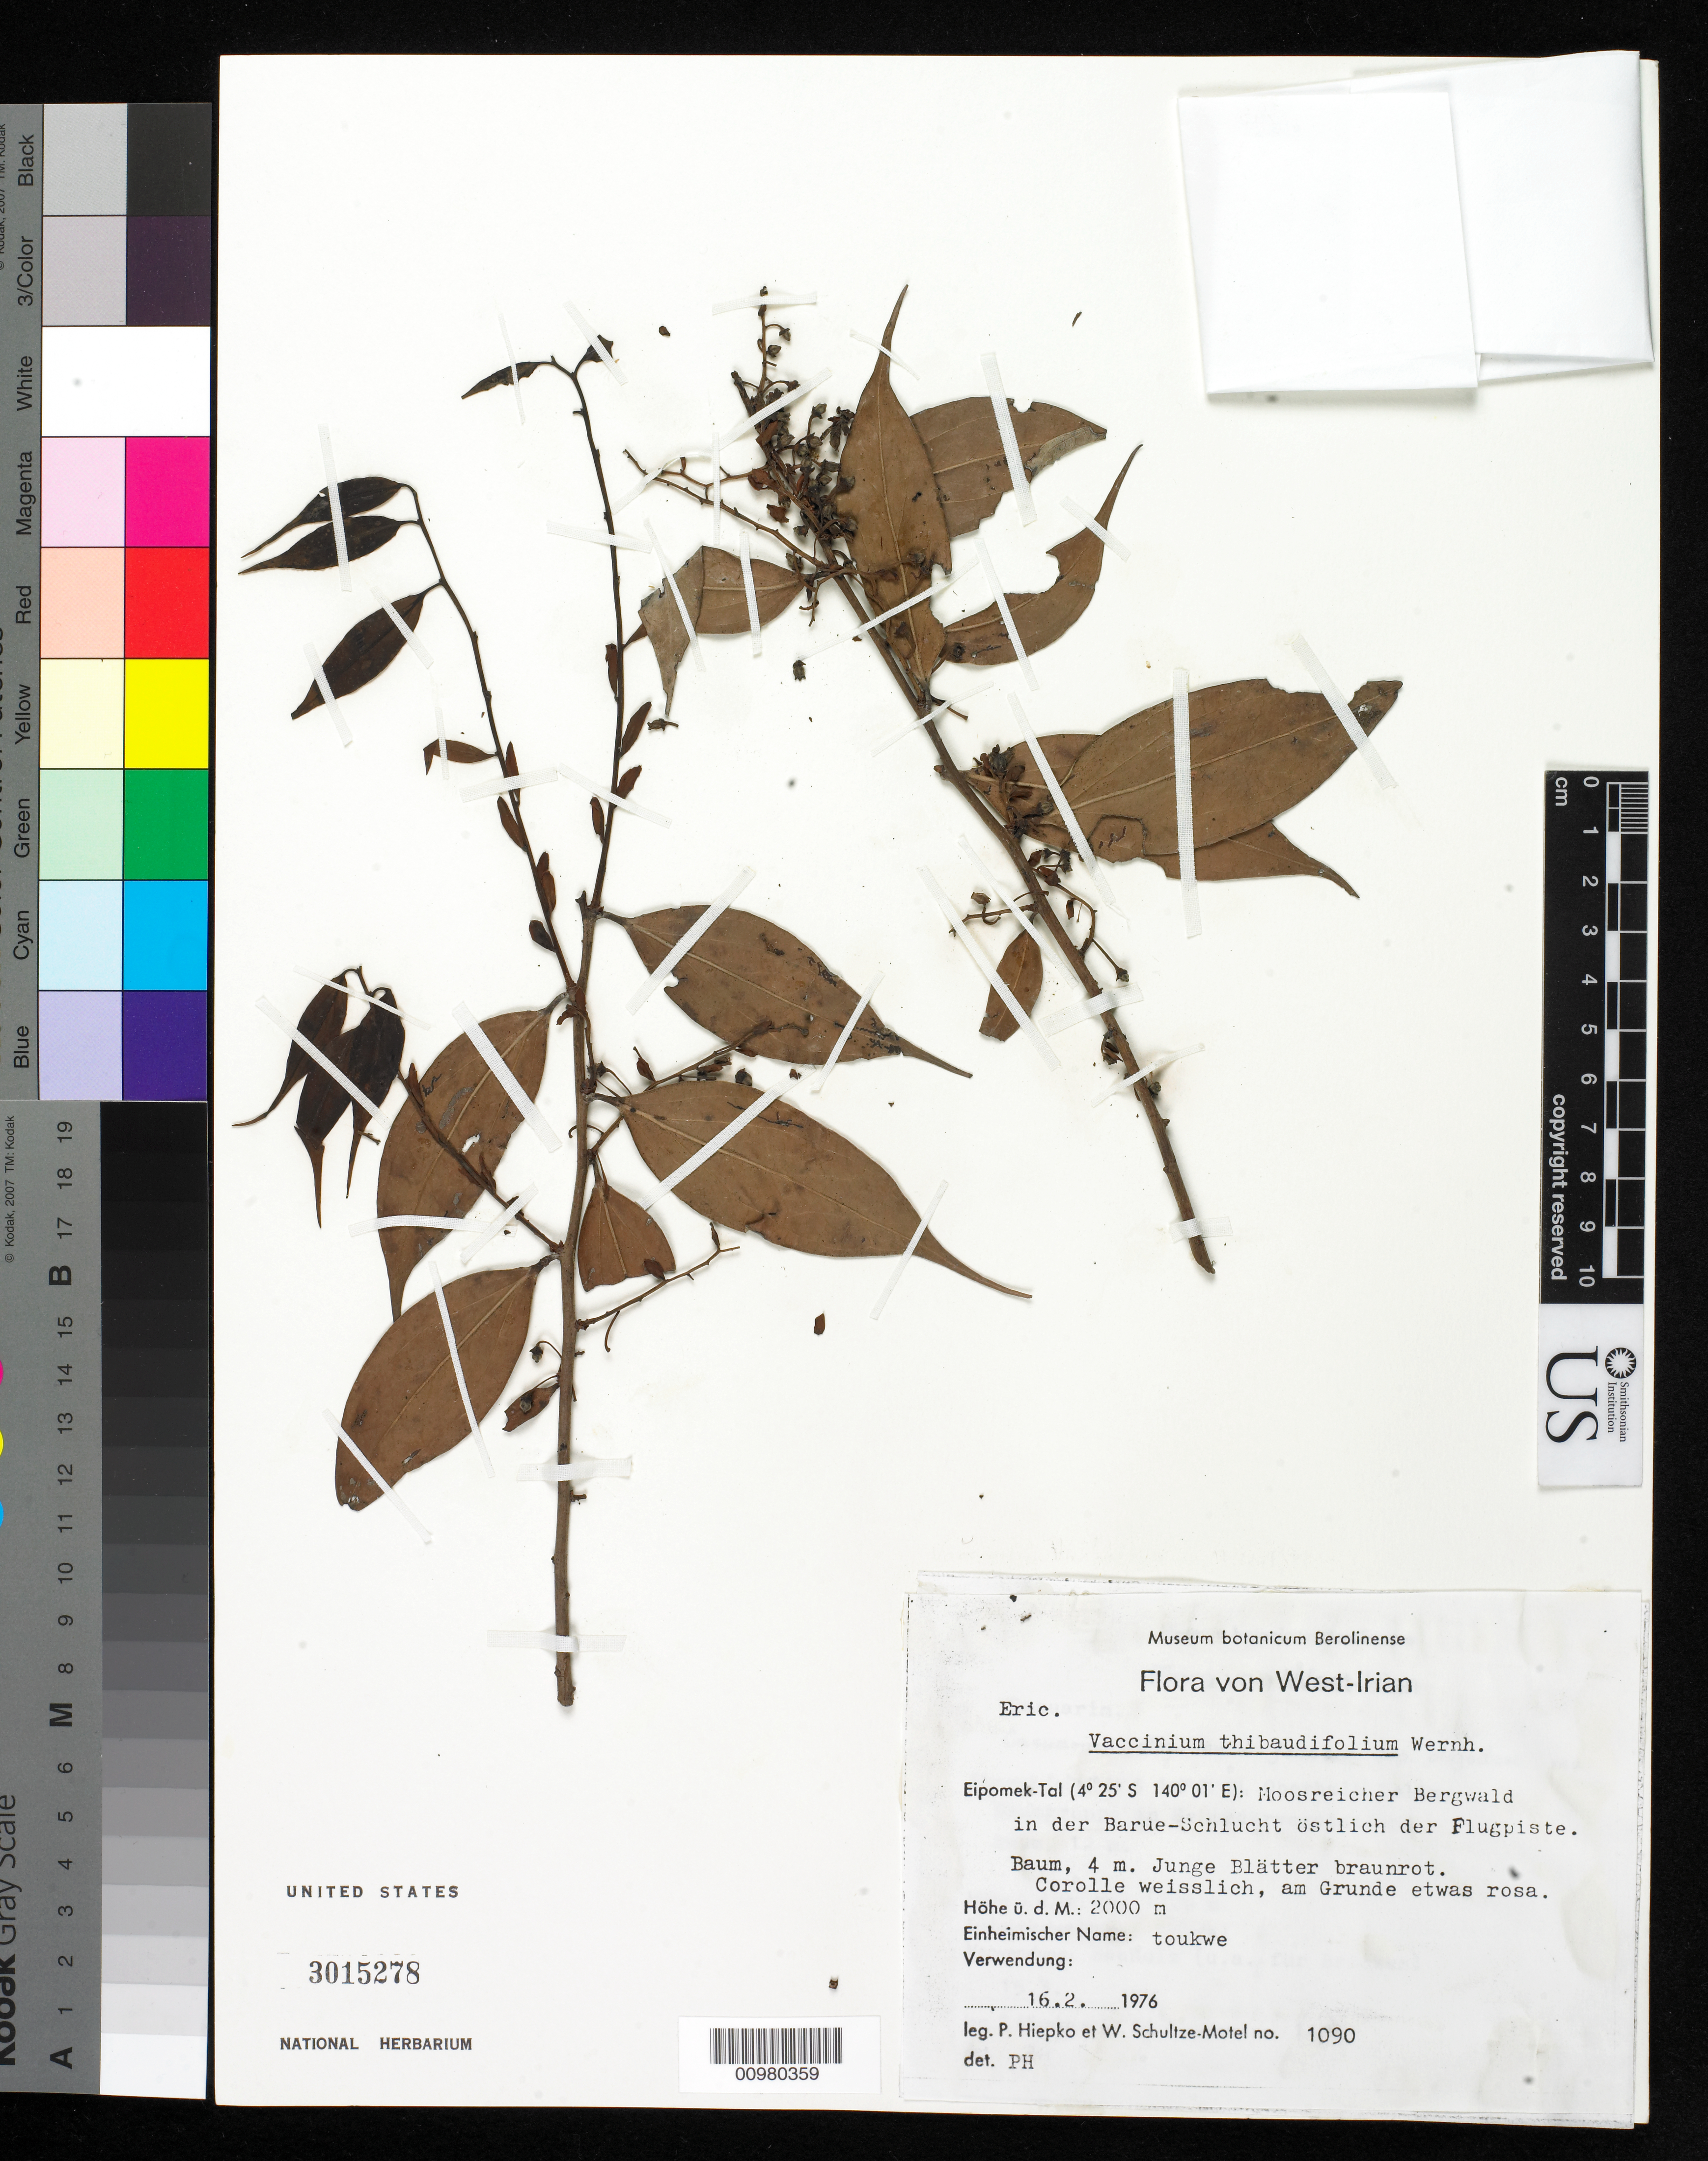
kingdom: Plantae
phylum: Tracheophyta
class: Magnoliopsida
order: Ericales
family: Ericaceae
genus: Vaccinium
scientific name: Vaccinium thibaudifolium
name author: Wernham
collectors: P. H. Hiepko & W. Schultze-Motel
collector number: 1090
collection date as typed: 16 Feb 1976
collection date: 1976-02-16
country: Indonesia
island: Borneo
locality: (in German) Moosreicher Bergwald in der Barue-Schlucht ostlich der Flugpiste.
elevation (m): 2000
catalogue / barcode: US 3015278